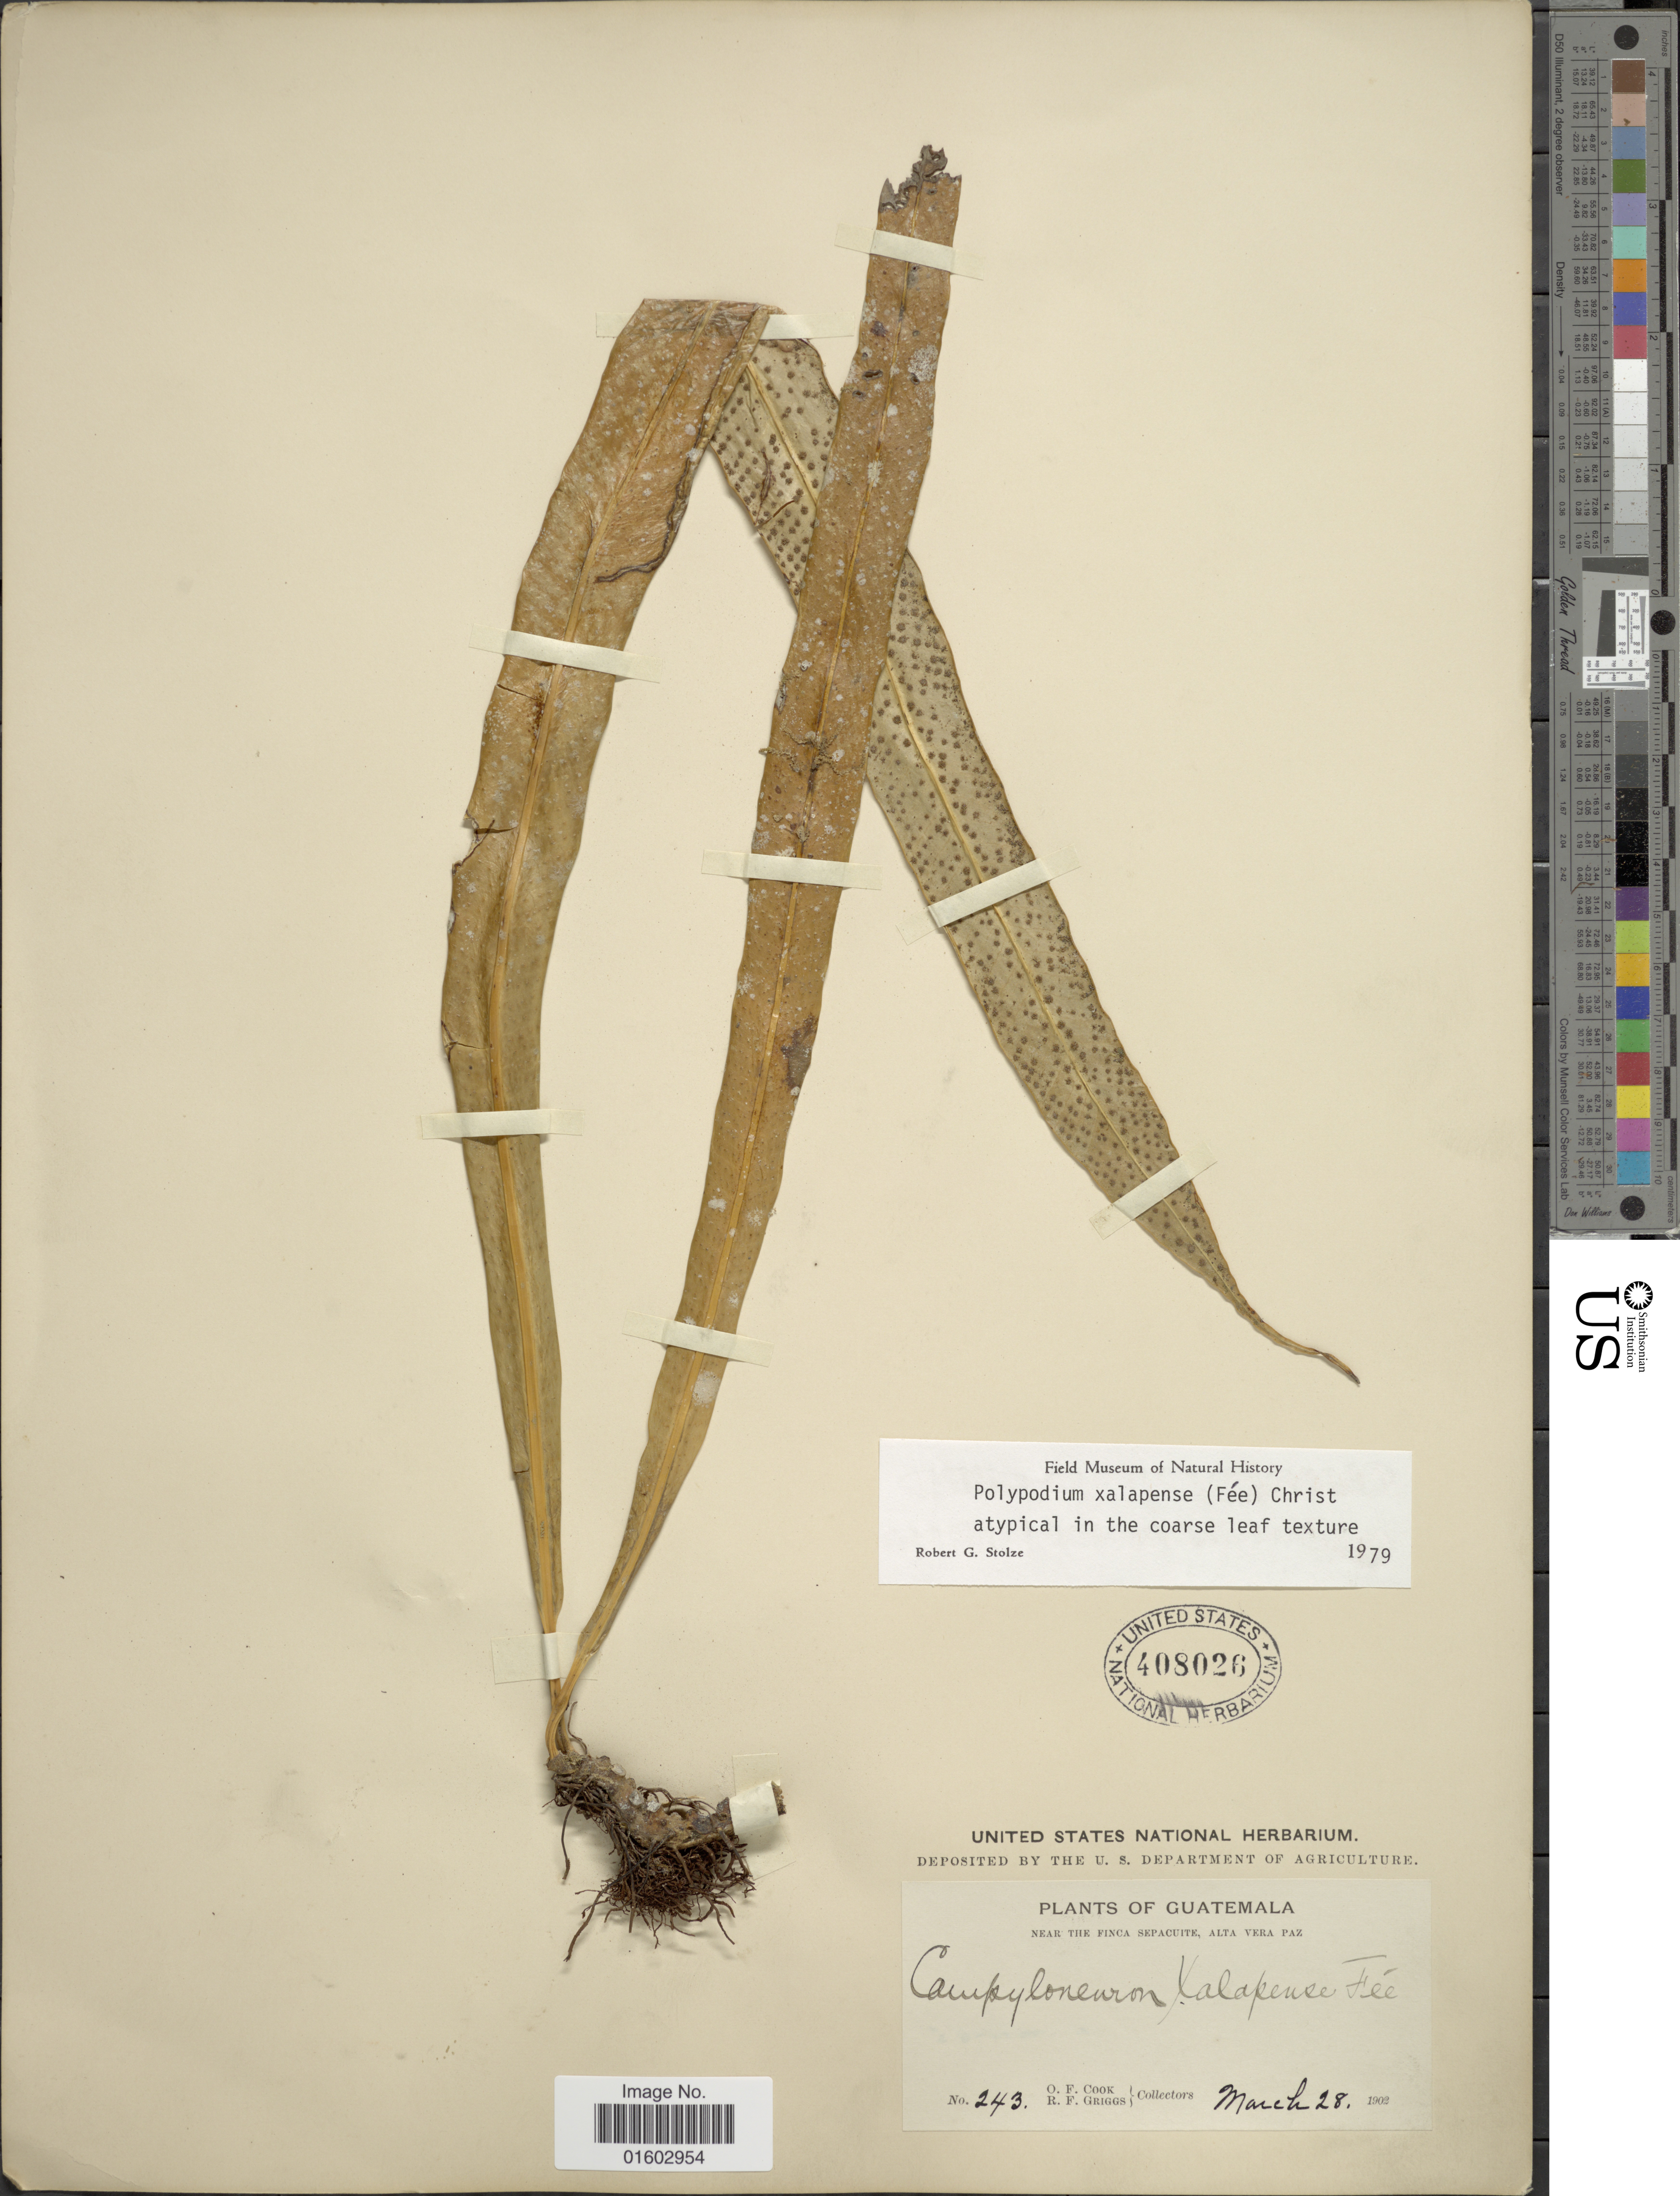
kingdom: Plantae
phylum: Tracheophyta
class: Polypodiopsida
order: Polypodiales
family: Polypodiaceae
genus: Campyloneurum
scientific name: Campyloneurum xalapense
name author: Fée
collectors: O. F. Cook & R. F. Griggs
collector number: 243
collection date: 1902-03-28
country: Guatemala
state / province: Alta Verapaz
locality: Near the Finca Sepacuite, Alta Verapaz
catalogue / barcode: US 408026